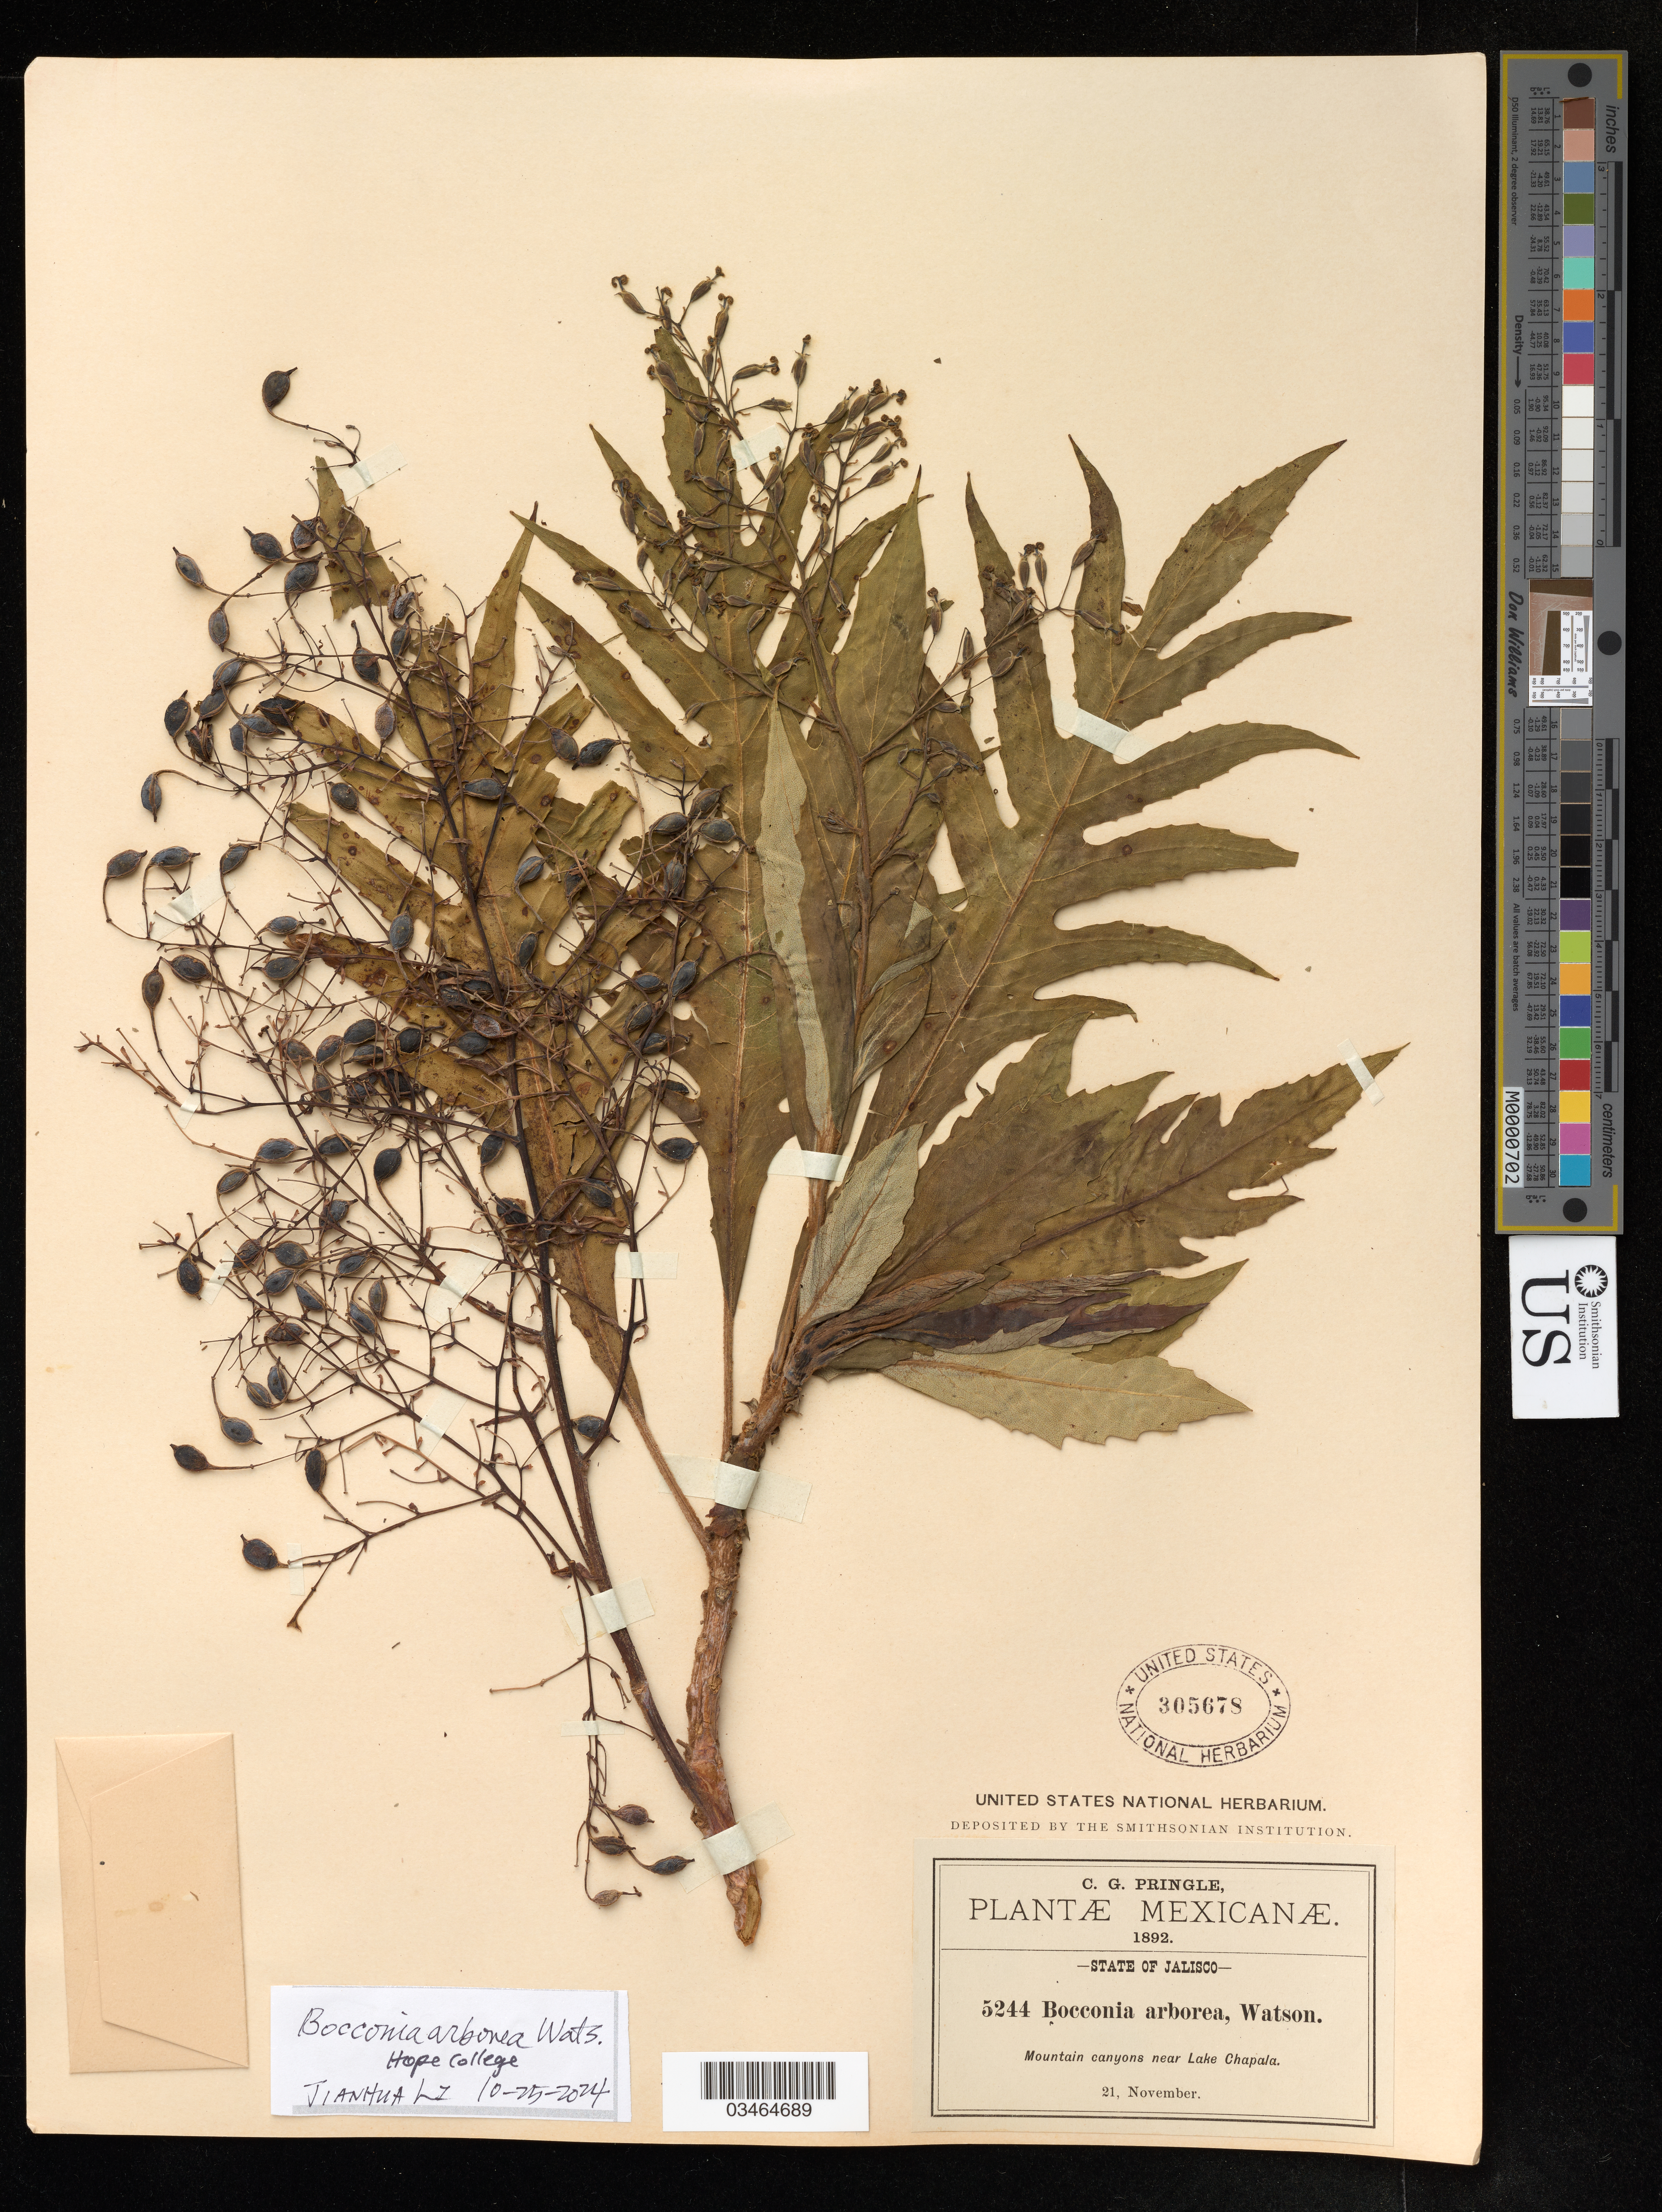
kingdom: Plantae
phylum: Tracheophyta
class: Magnoliopsida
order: Ranunculales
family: Papaveraceae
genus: Bocconia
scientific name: Bocconia arborea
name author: S. Watson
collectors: -- Pringle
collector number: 5244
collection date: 1892-11-21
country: Mexico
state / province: Jalisco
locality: Mountain canyons near Lake Chapala.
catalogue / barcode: US 305678